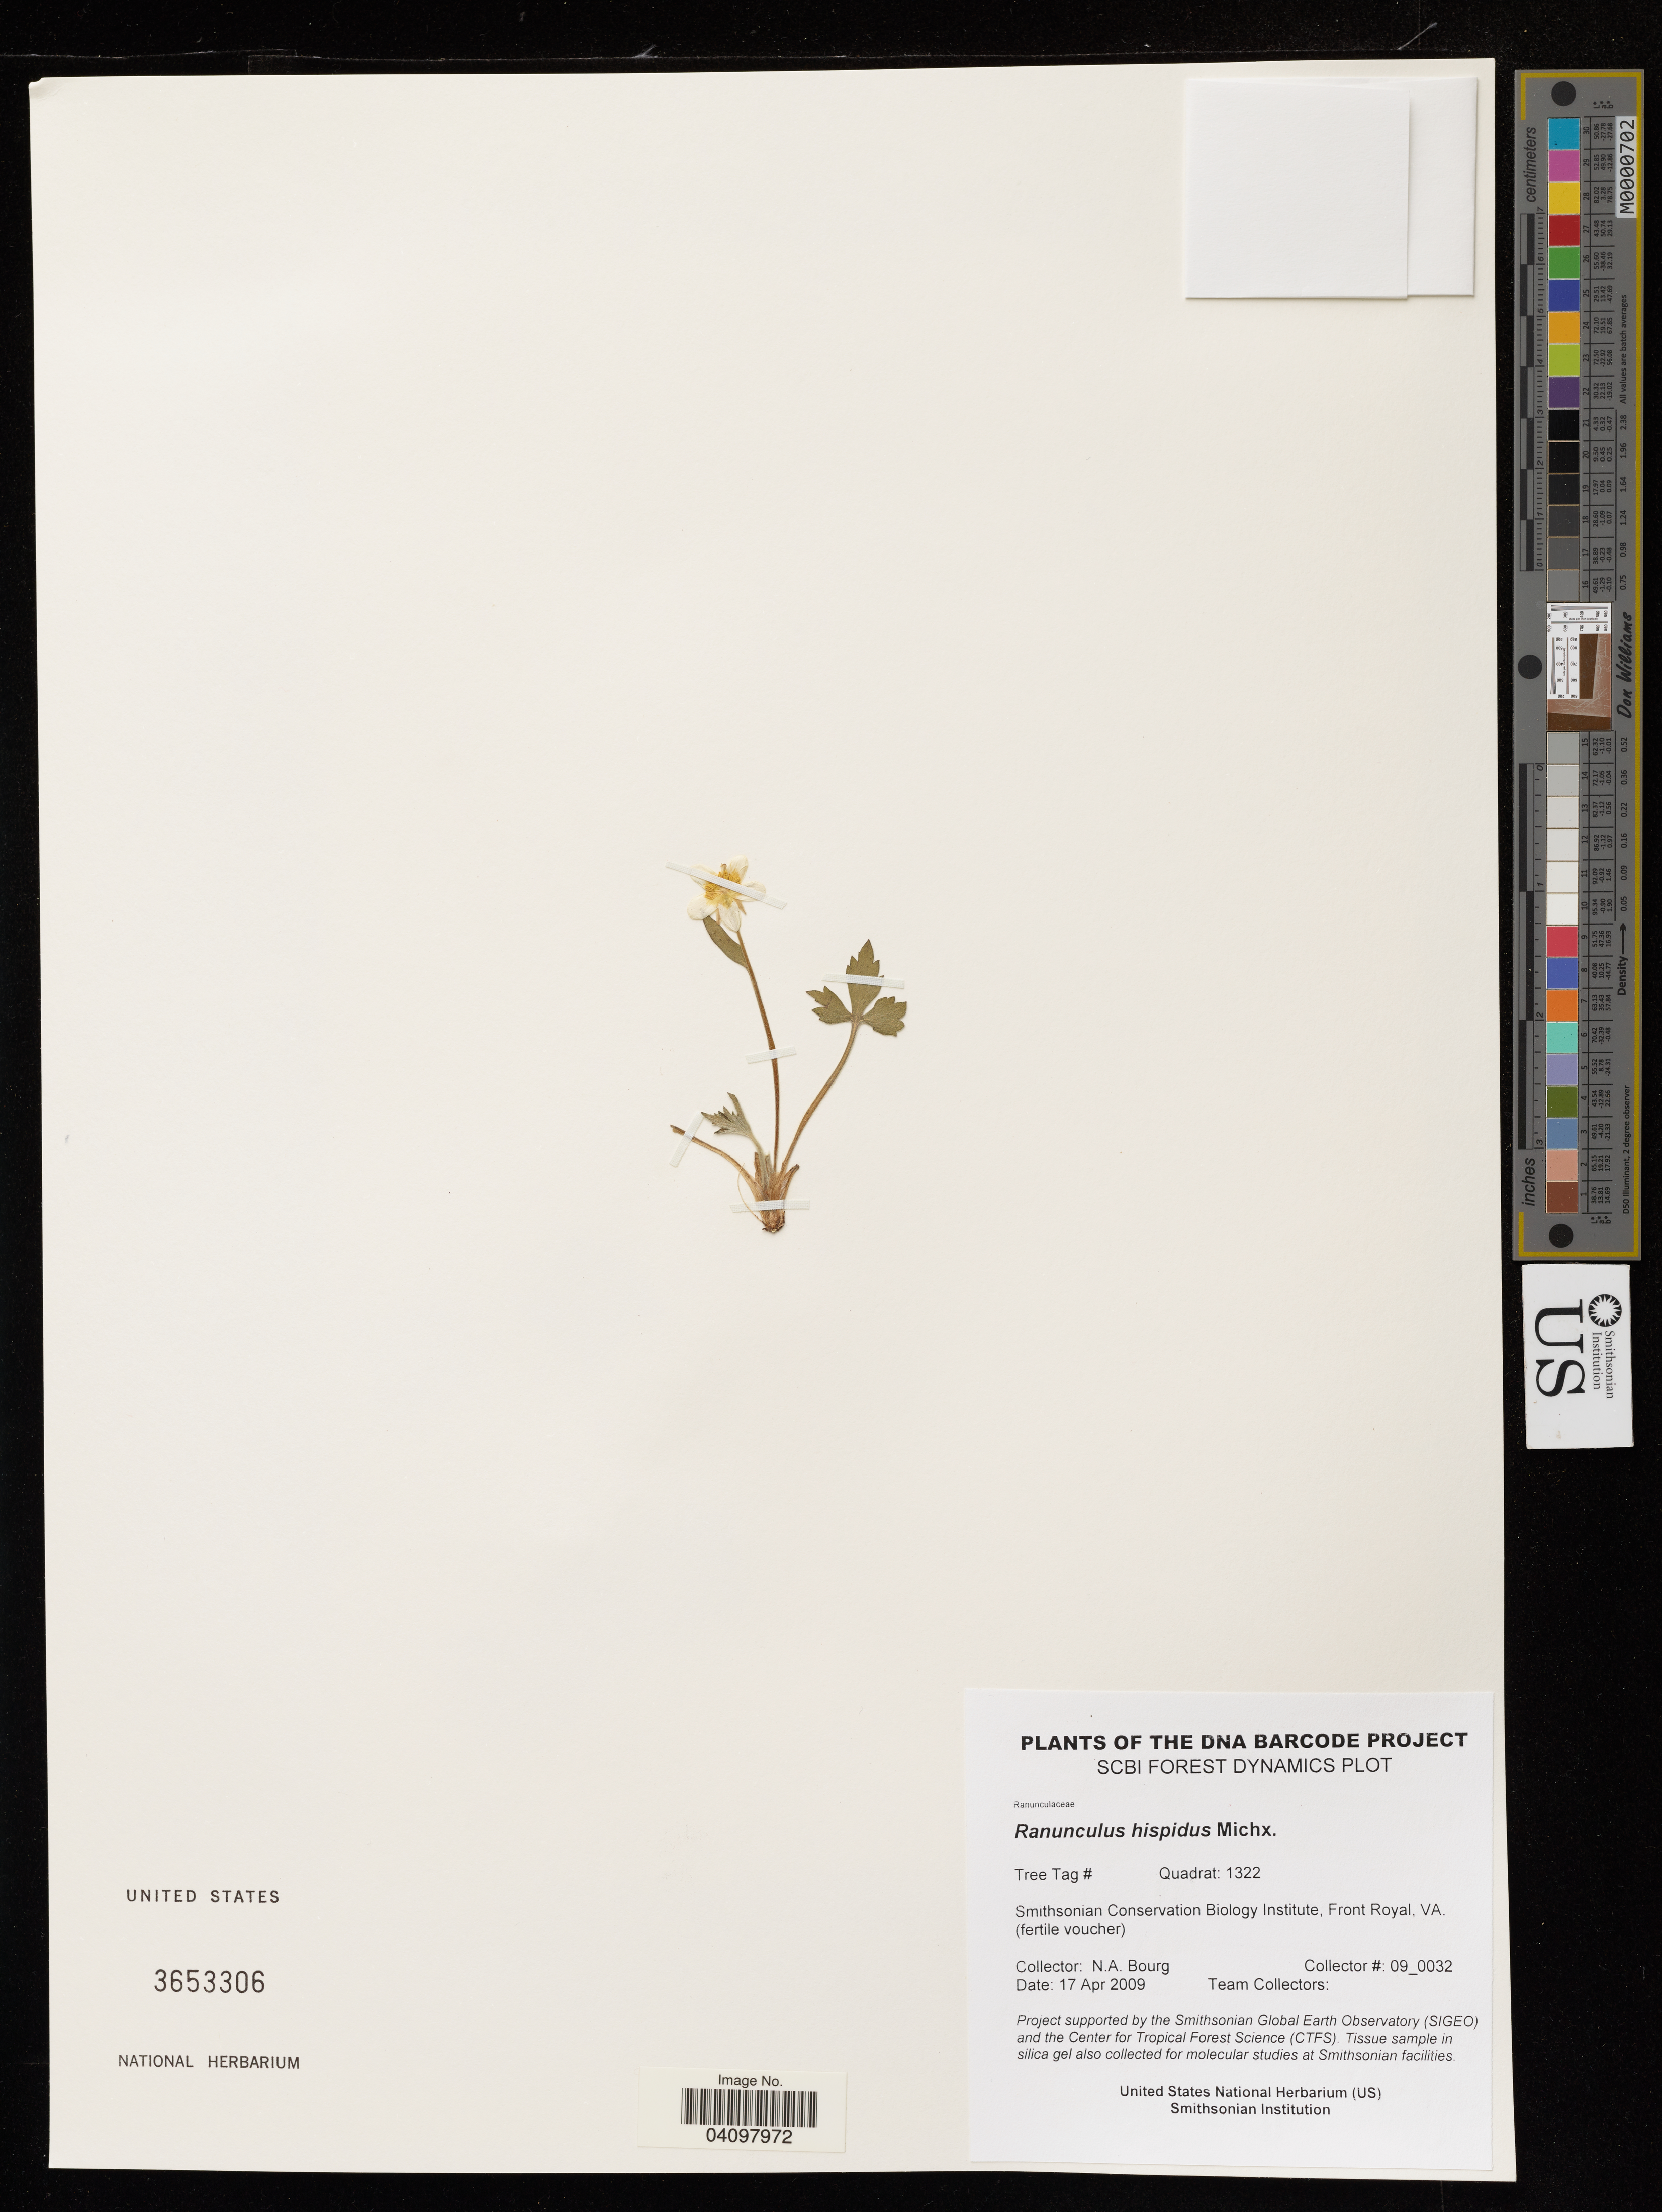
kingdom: Plantae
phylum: Tracheophyta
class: Magnoliopsida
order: Ranunculales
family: Ranunculaceae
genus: Ranunculus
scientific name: Ranunculus hispidus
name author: Michx.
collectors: N. A. Bourg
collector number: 09_0032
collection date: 2009-04-17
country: United States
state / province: Virginia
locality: Smithsonian Conservation Biology Institute, Front Royal.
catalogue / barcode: US 3653306